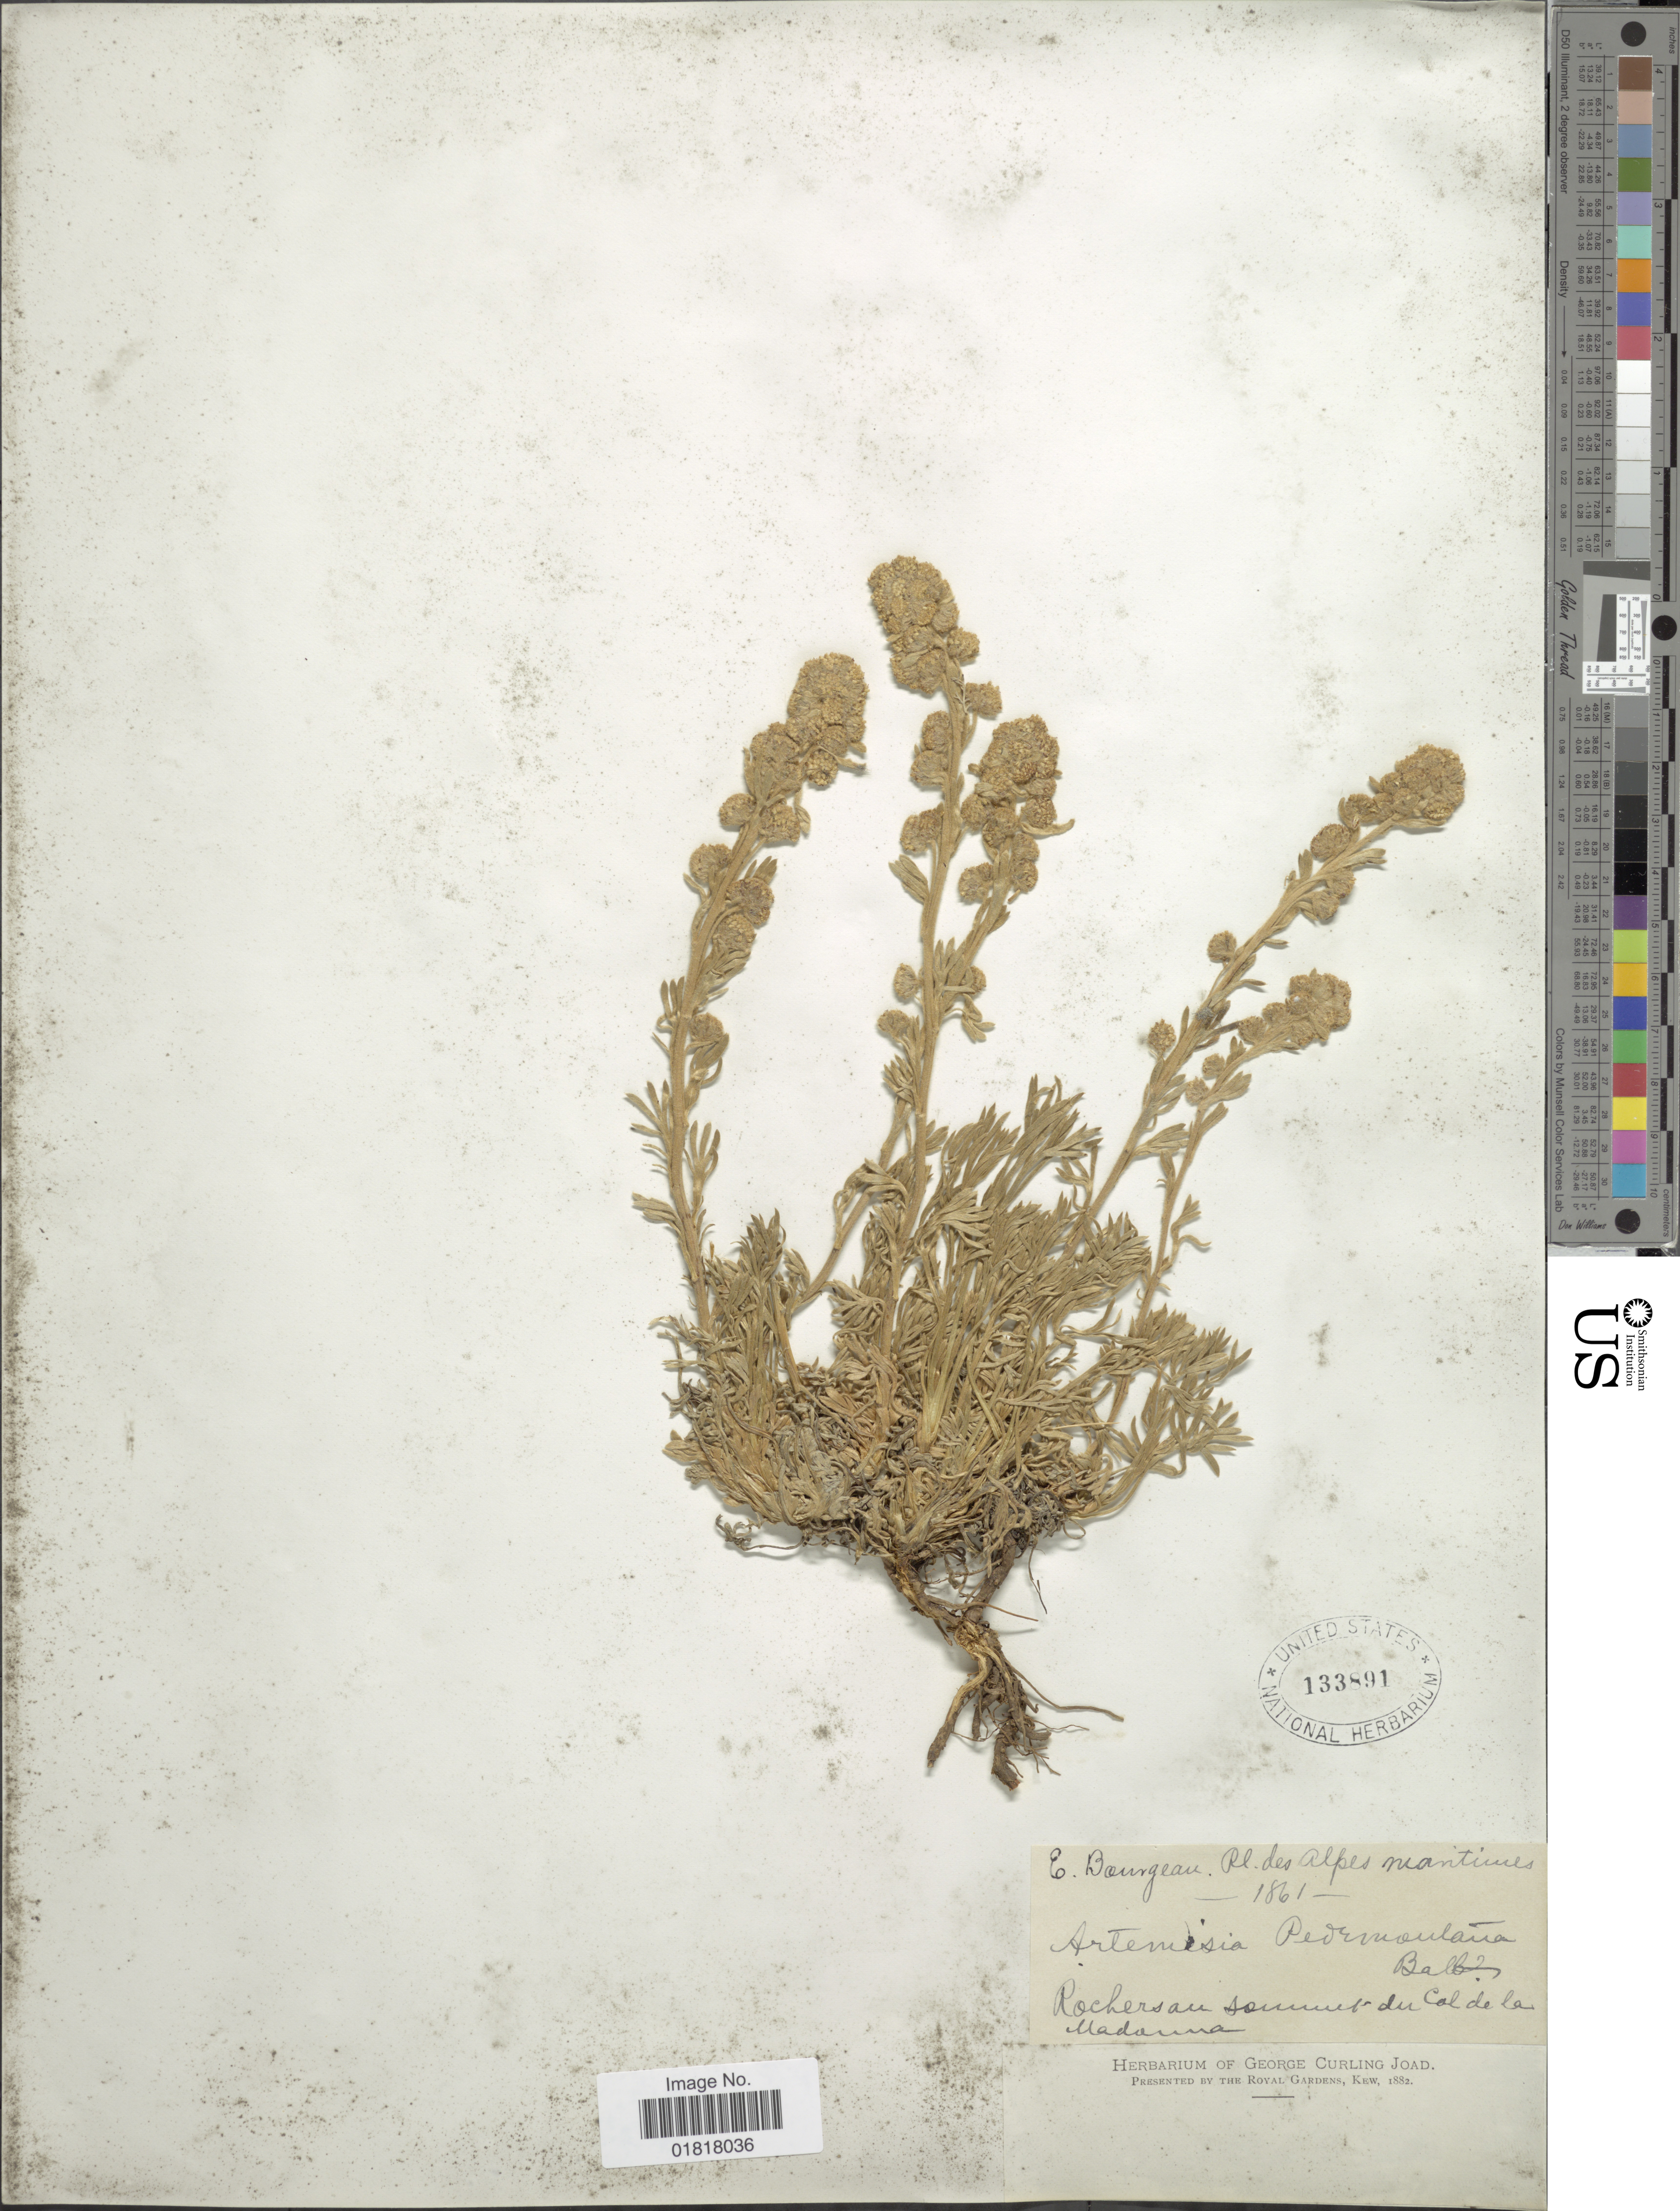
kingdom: Plantae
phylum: Tracheophyta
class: Magnoliopsida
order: Asterales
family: Asteraceae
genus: Artemisia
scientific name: Artemisia pedemontana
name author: Balb.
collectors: E. Bourgeau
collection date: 1861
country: Italy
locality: Alpes maritimes, Rochers au sounnet du Col de la Madonna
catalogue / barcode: US 133891